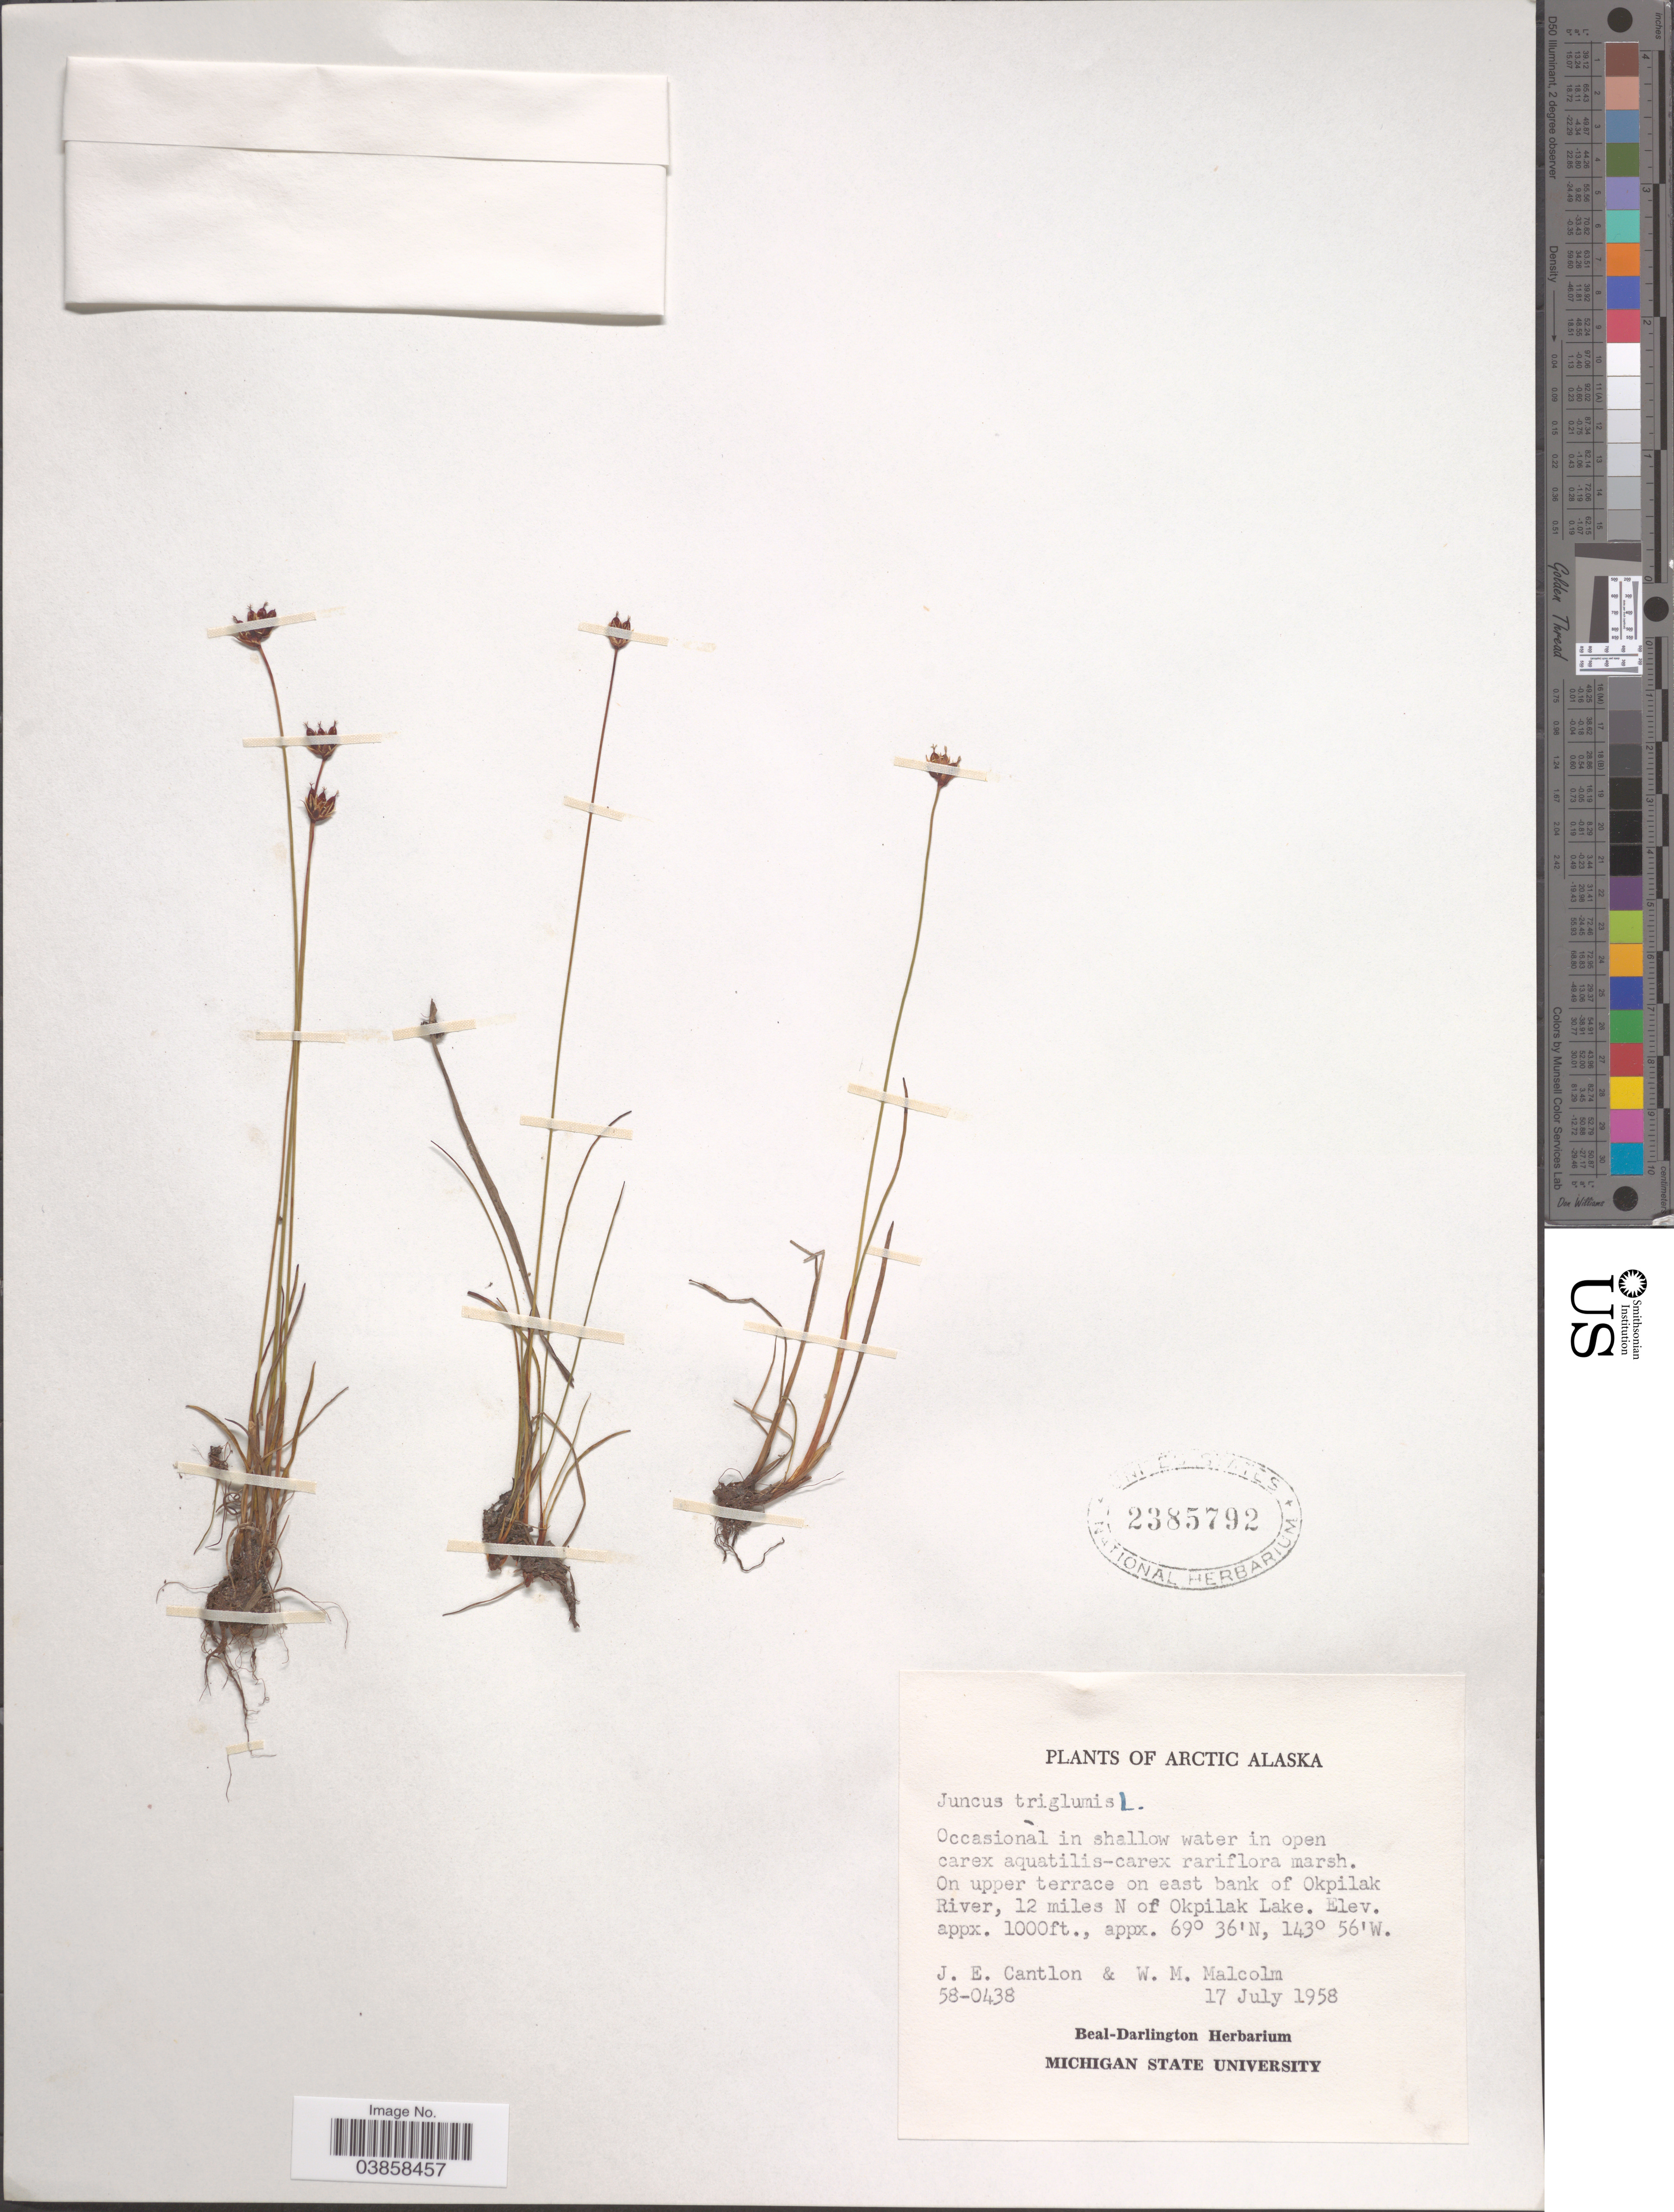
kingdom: Plantae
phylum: Tracheophyta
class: Liliopsida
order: Poales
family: Juncaceae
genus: Juncus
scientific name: Juncus triglumis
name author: L.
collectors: J. Cantlon & W. Malcolm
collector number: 58-0438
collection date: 1958-07-17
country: United States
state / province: Alaska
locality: Arctic Alaska. On upper terrace N of Okpilak Lake.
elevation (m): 305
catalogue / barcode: US 2385792